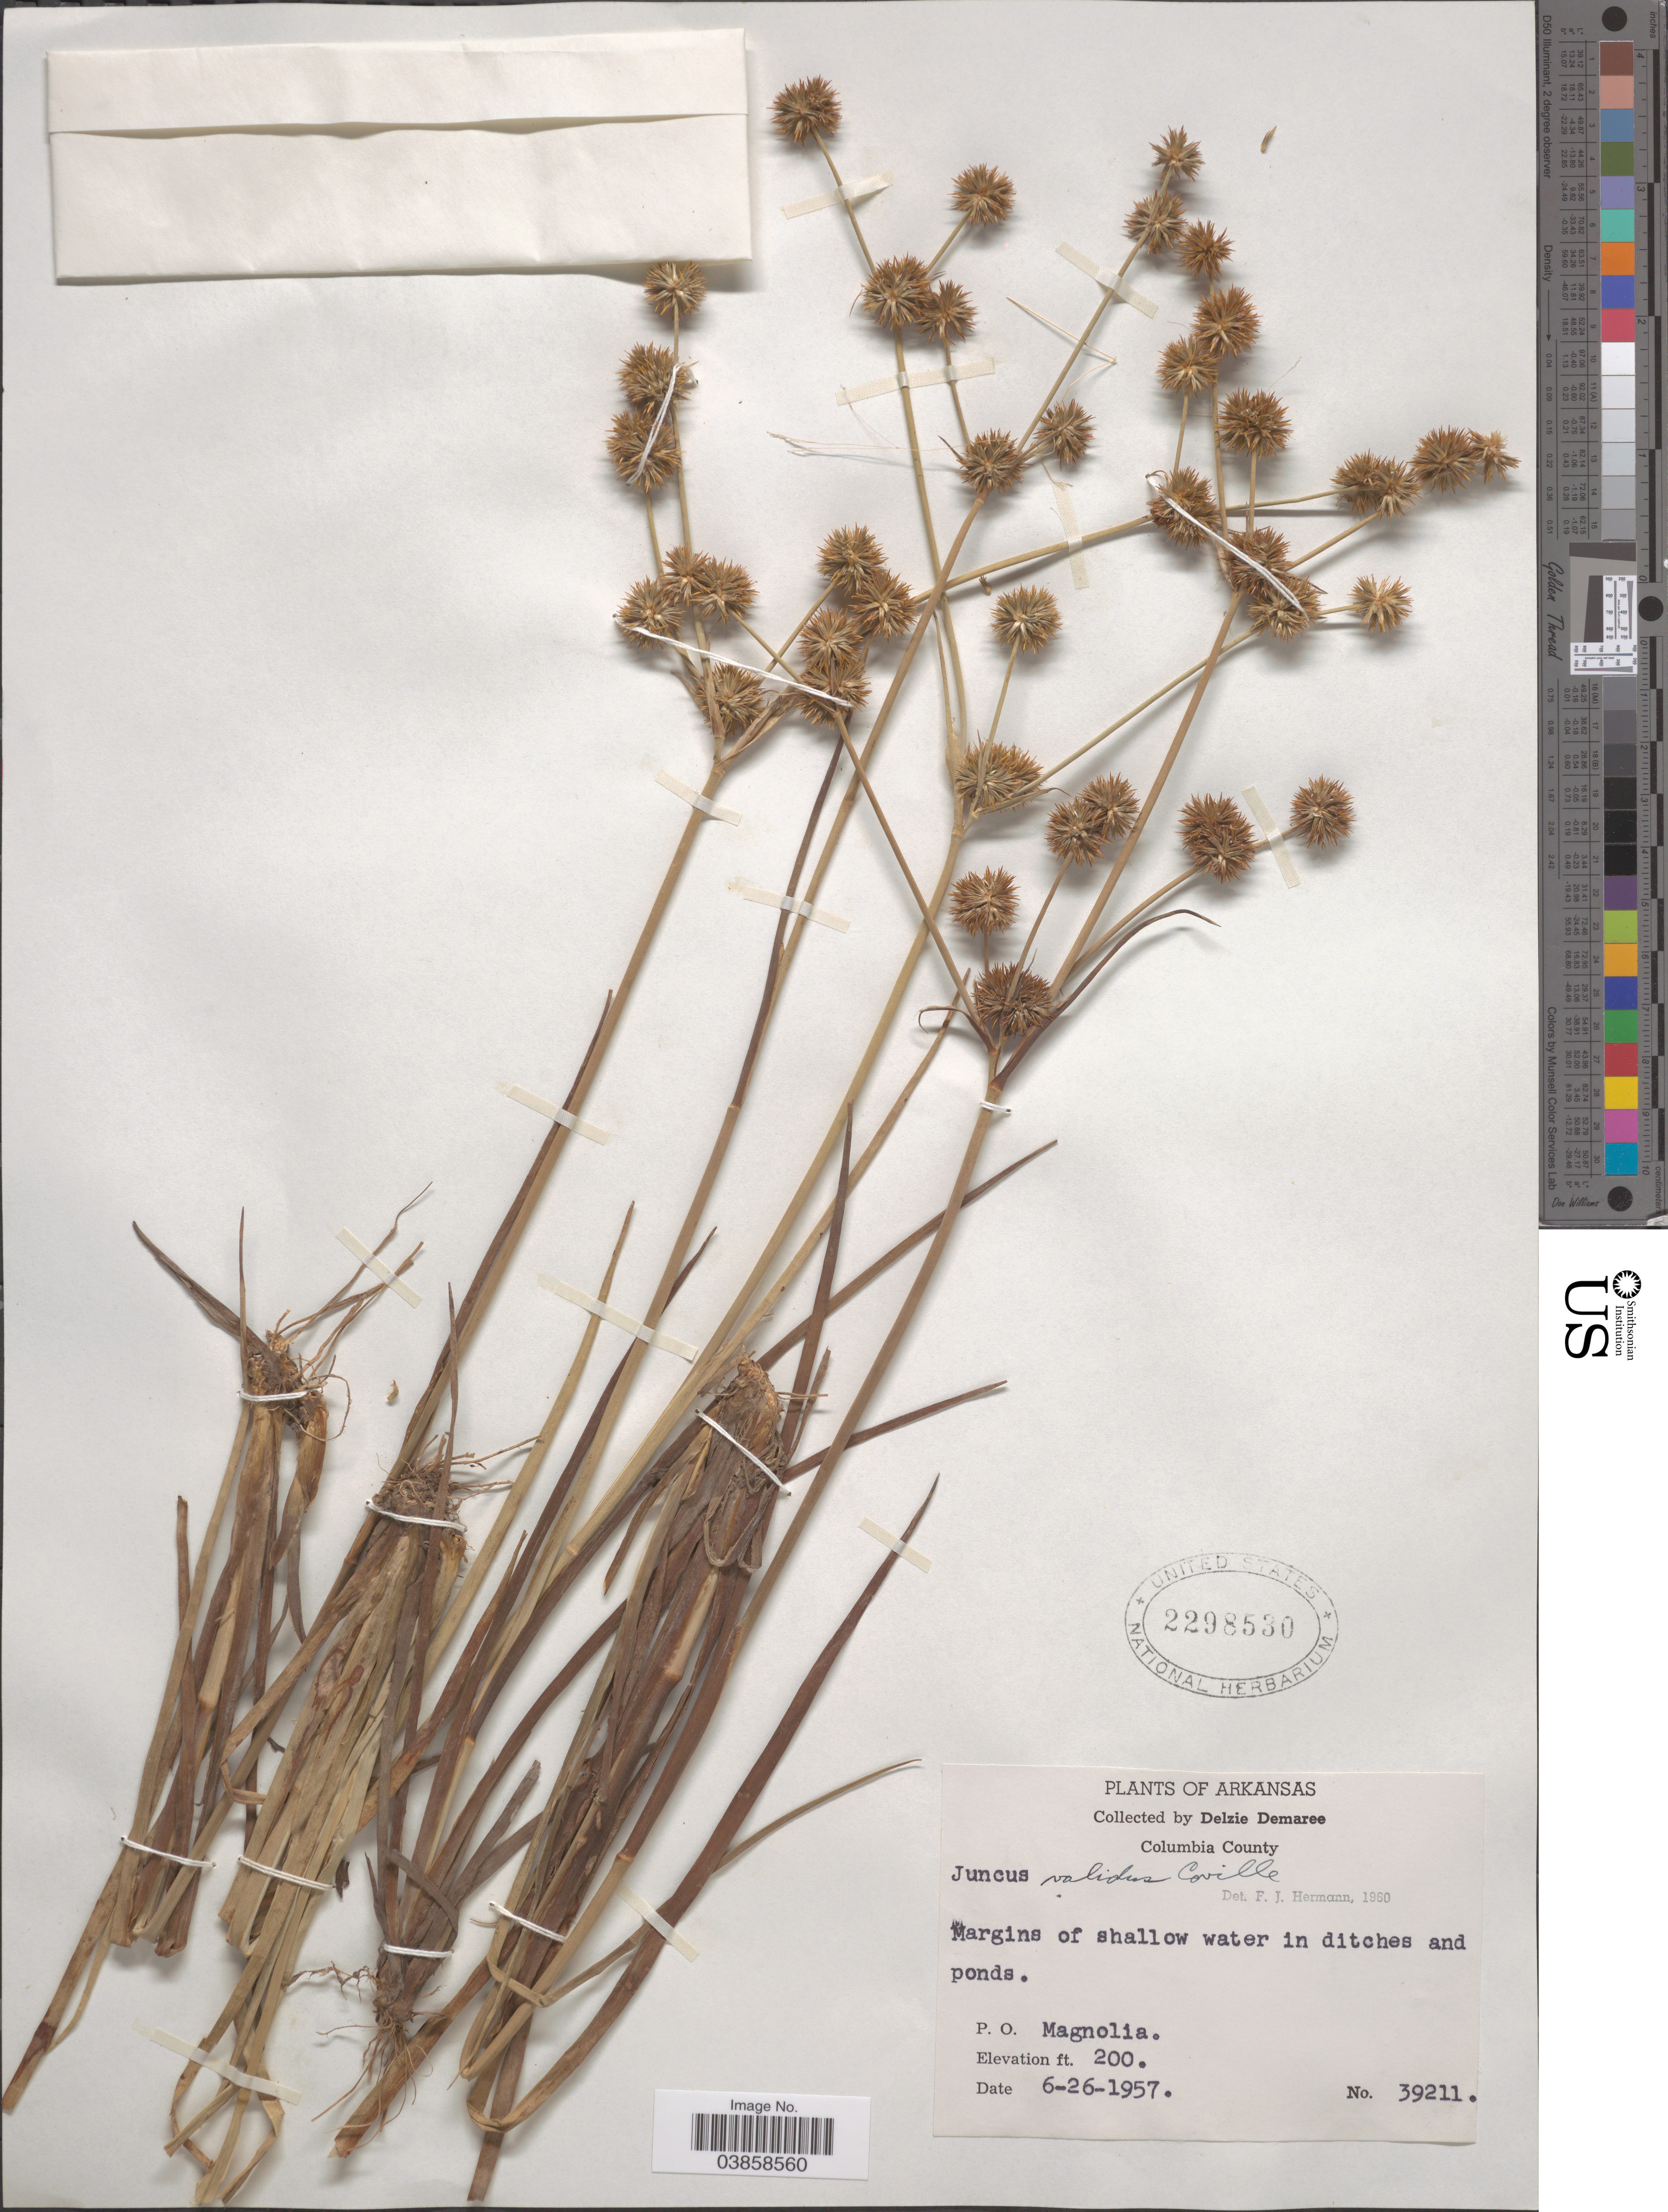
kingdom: Plantae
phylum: Tracheophyta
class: Liliopsida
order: Poales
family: Juncaceae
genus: Juncus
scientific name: Juncus validus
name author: Coville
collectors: D. Demaree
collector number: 39211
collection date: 1957-06-26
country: United States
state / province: Arkansas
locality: Columbia County. P.O. Magnolia.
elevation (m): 61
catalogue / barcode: US 2298530